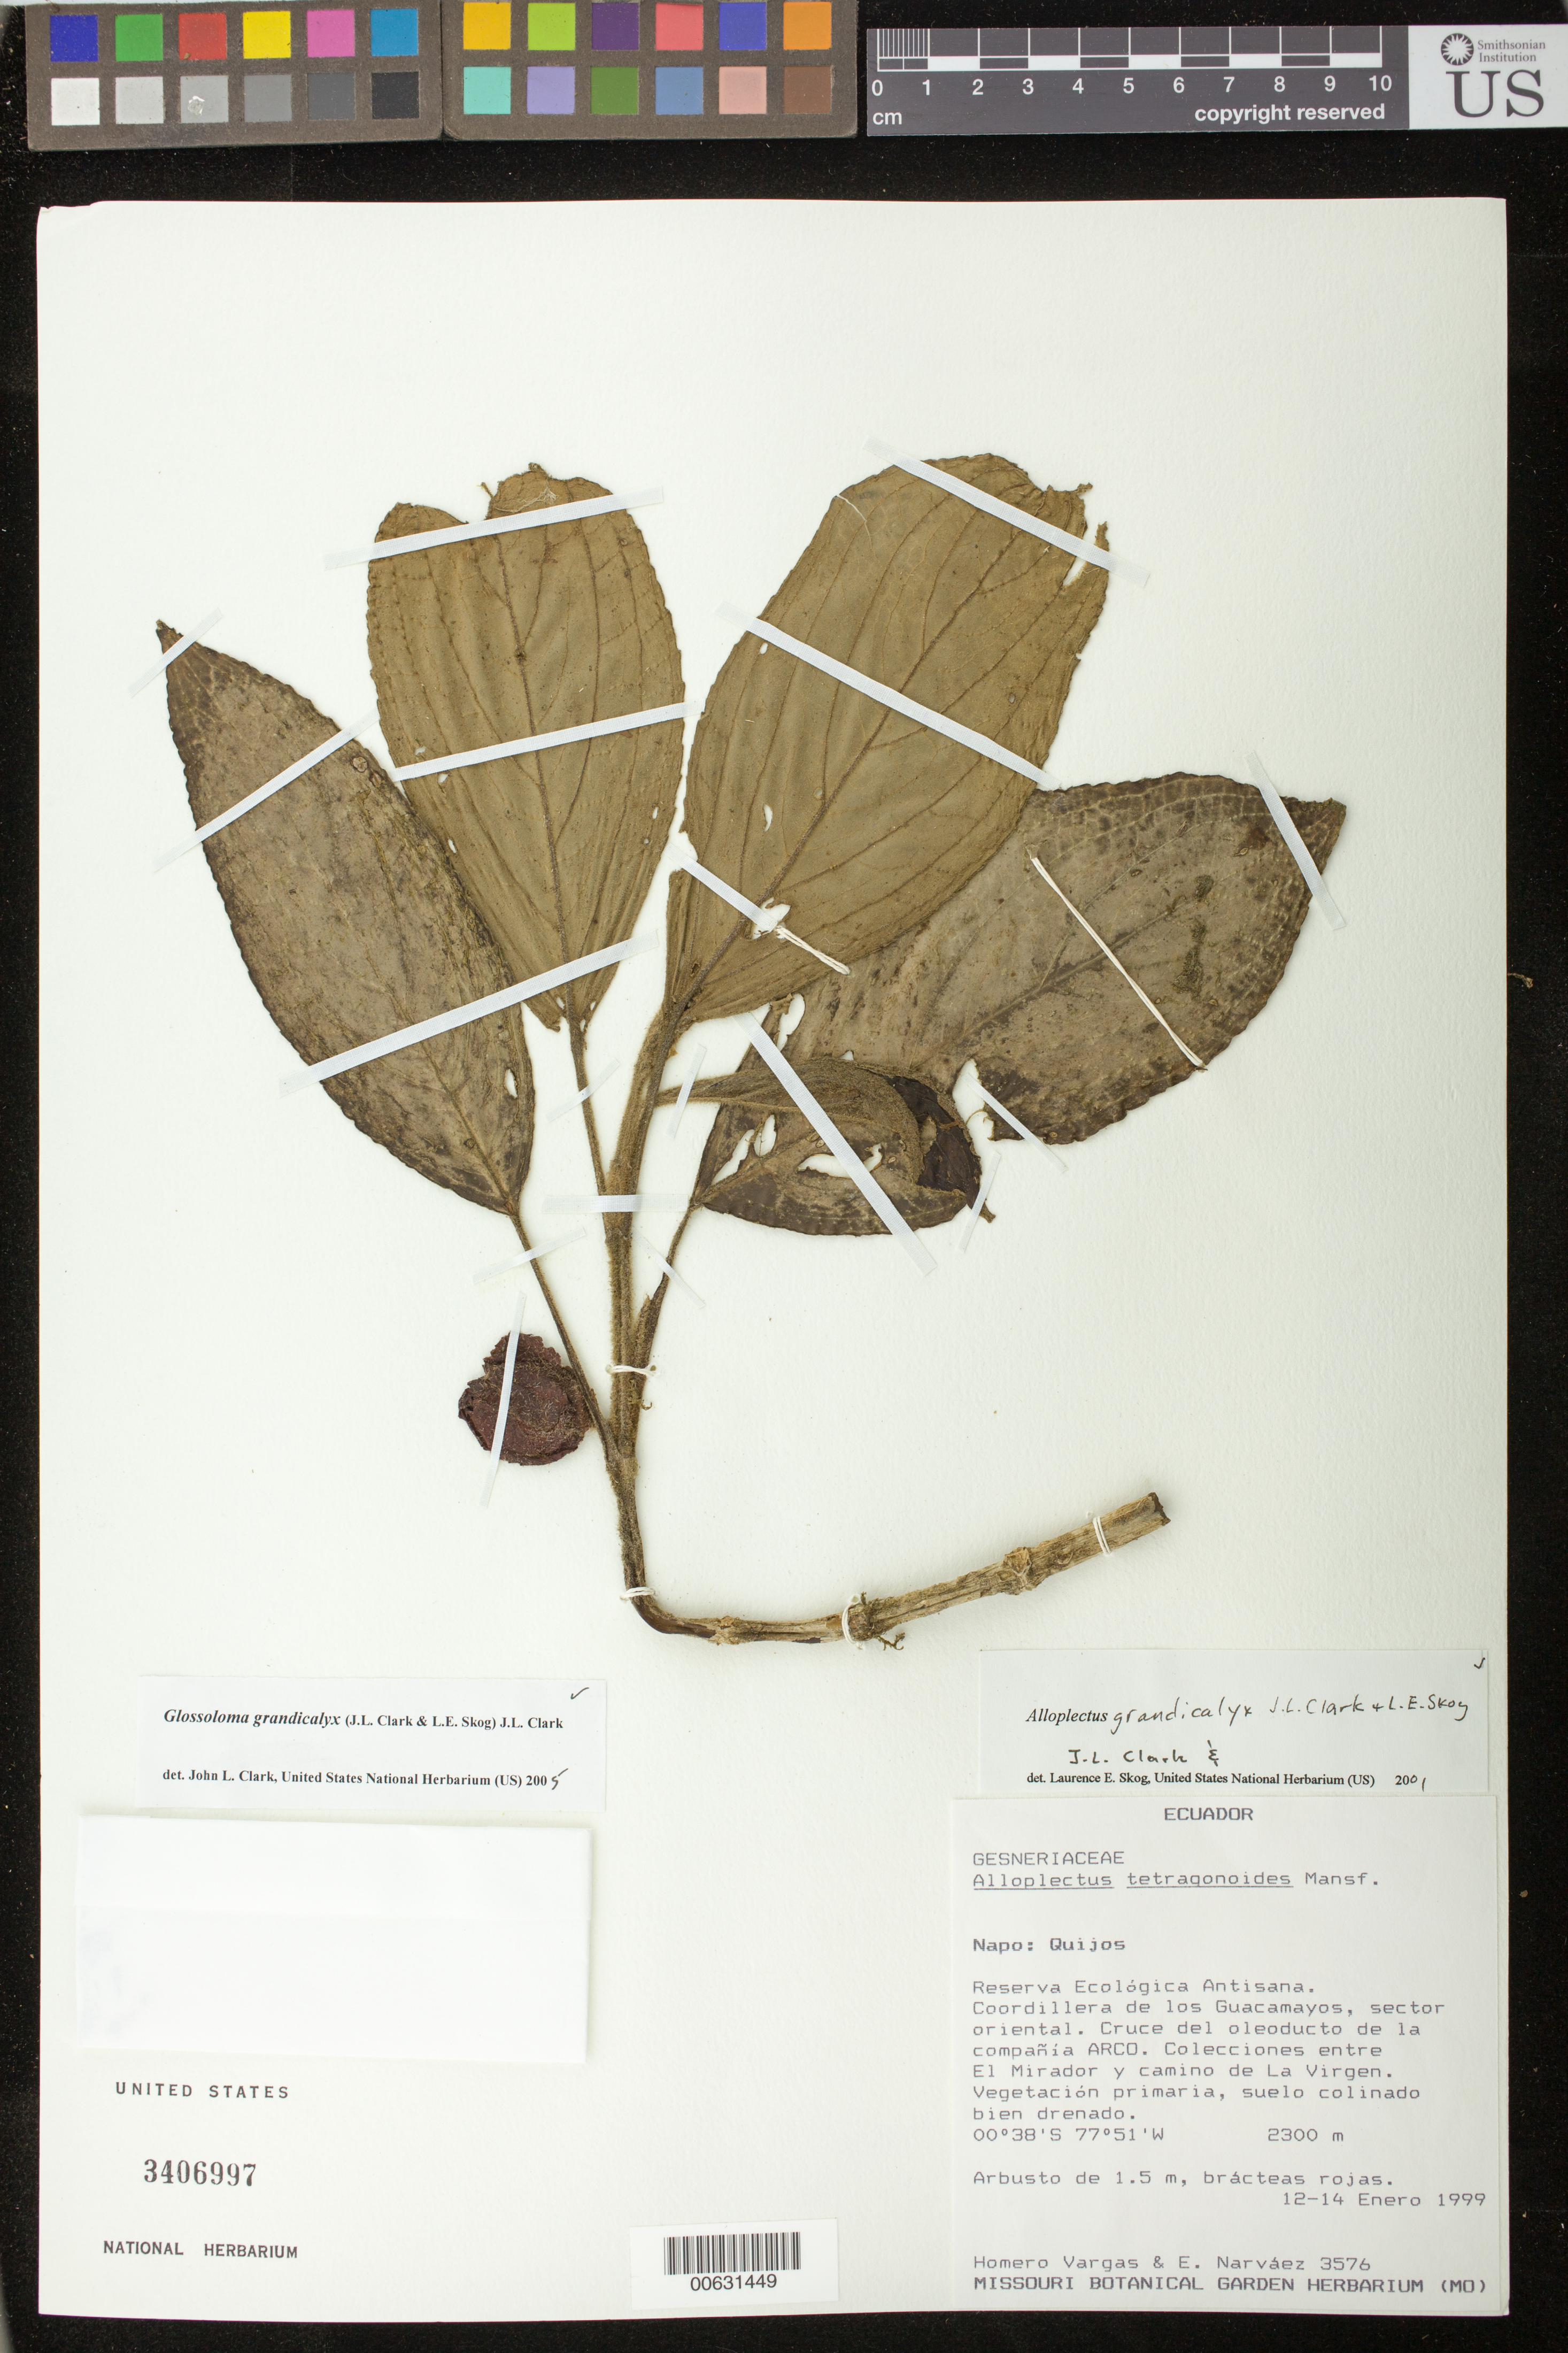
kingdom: Plantae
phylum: Tracheophyta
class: Magnoliopsida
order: Lamiales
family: Gesneriaceae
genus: Glossoloma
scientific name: Glossoloma grandicalyx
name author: (J.L. Clark & L.E. Skog) J.L. Clark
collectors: H. Vargas & E. Narváez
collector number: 3576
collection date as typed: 12-14 Jan 1999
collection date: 1999-01-12/1999-01-14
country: Ecuador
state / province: Napo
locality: Quijos, Reserva Ecológica Antisana, Cordillera de los Guacamayos, sector oriental; cruce del oleoducto de la compañia ARCO; colecciones entre El Mirador y camino de La Virgen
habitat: Vegetación primaria, suelo colinado bien drenado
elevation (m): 2300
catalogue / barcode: US 3406997